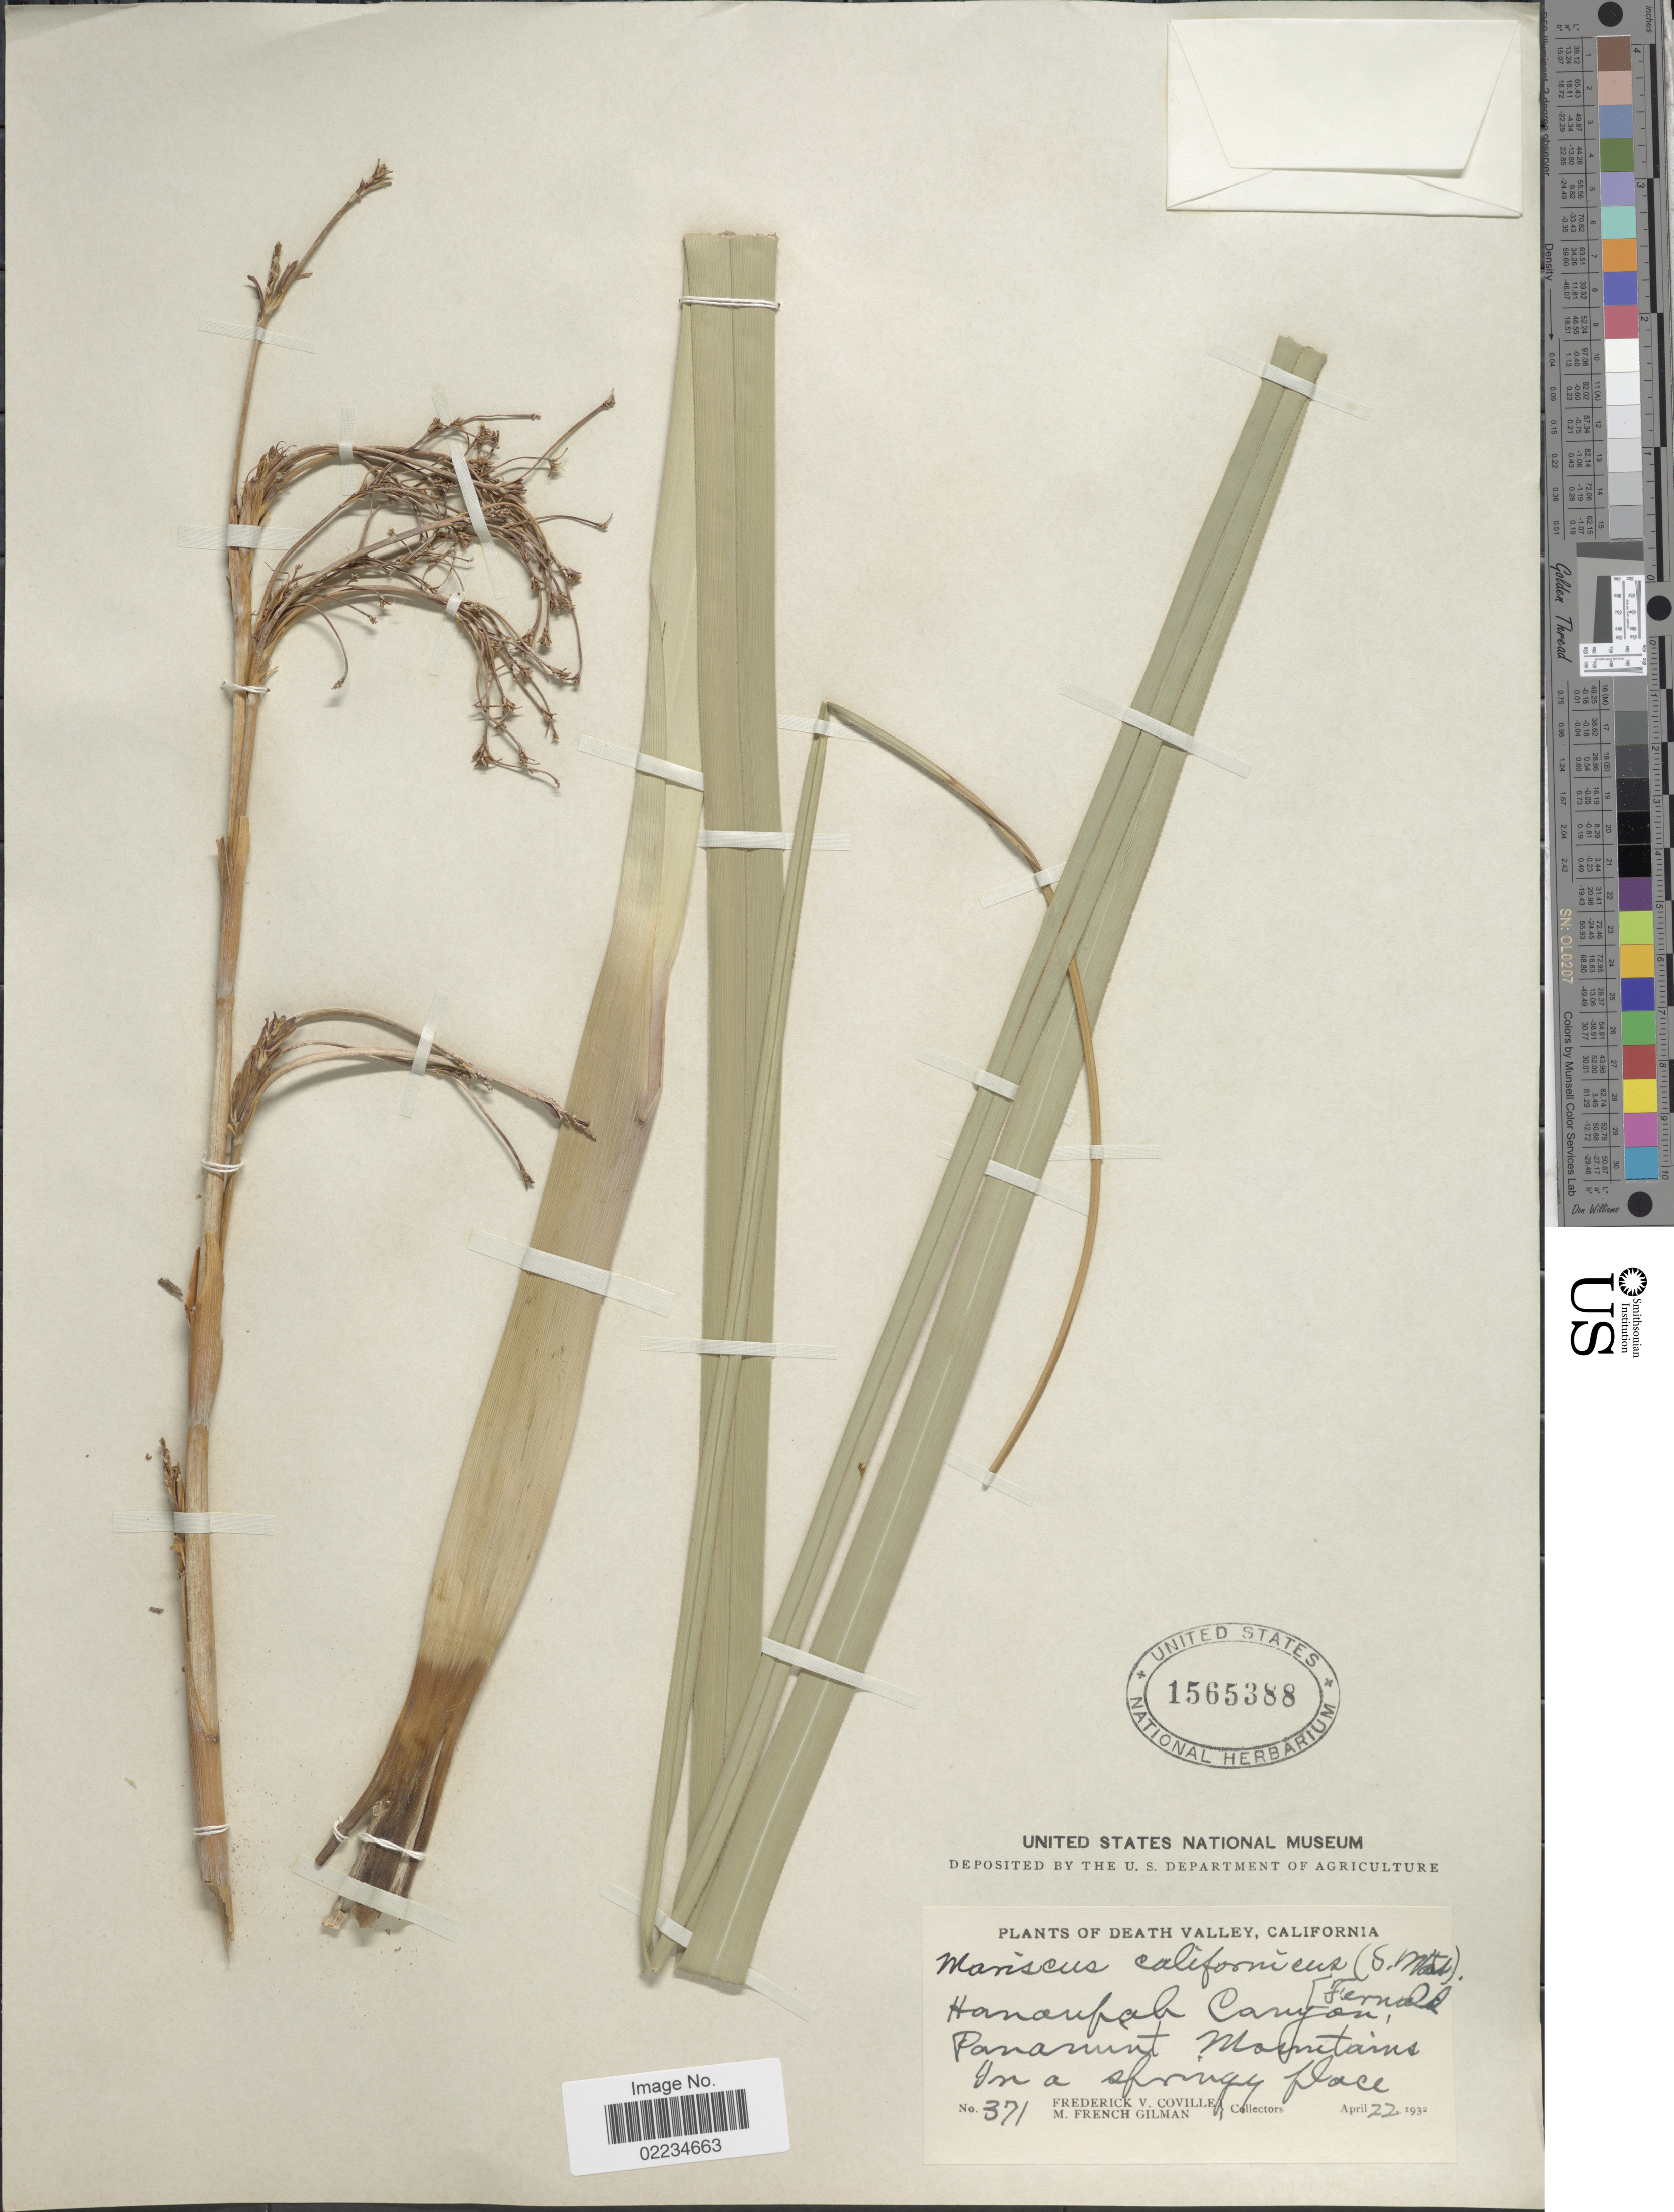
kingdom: Plantae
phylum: Tracheophyta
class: Liliopsida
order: Poales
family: Cyperaceae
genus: Cladium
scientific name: Cladium californicum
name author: (S. Watson) O'Neill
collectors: F. V. Coville & M. F. Gilman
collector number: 371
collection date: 1932-04-22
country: United States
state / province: California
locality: Death Valley, Hanaupah Canyon, Panamint Mountains, In a springy place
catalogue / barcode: US 1565388